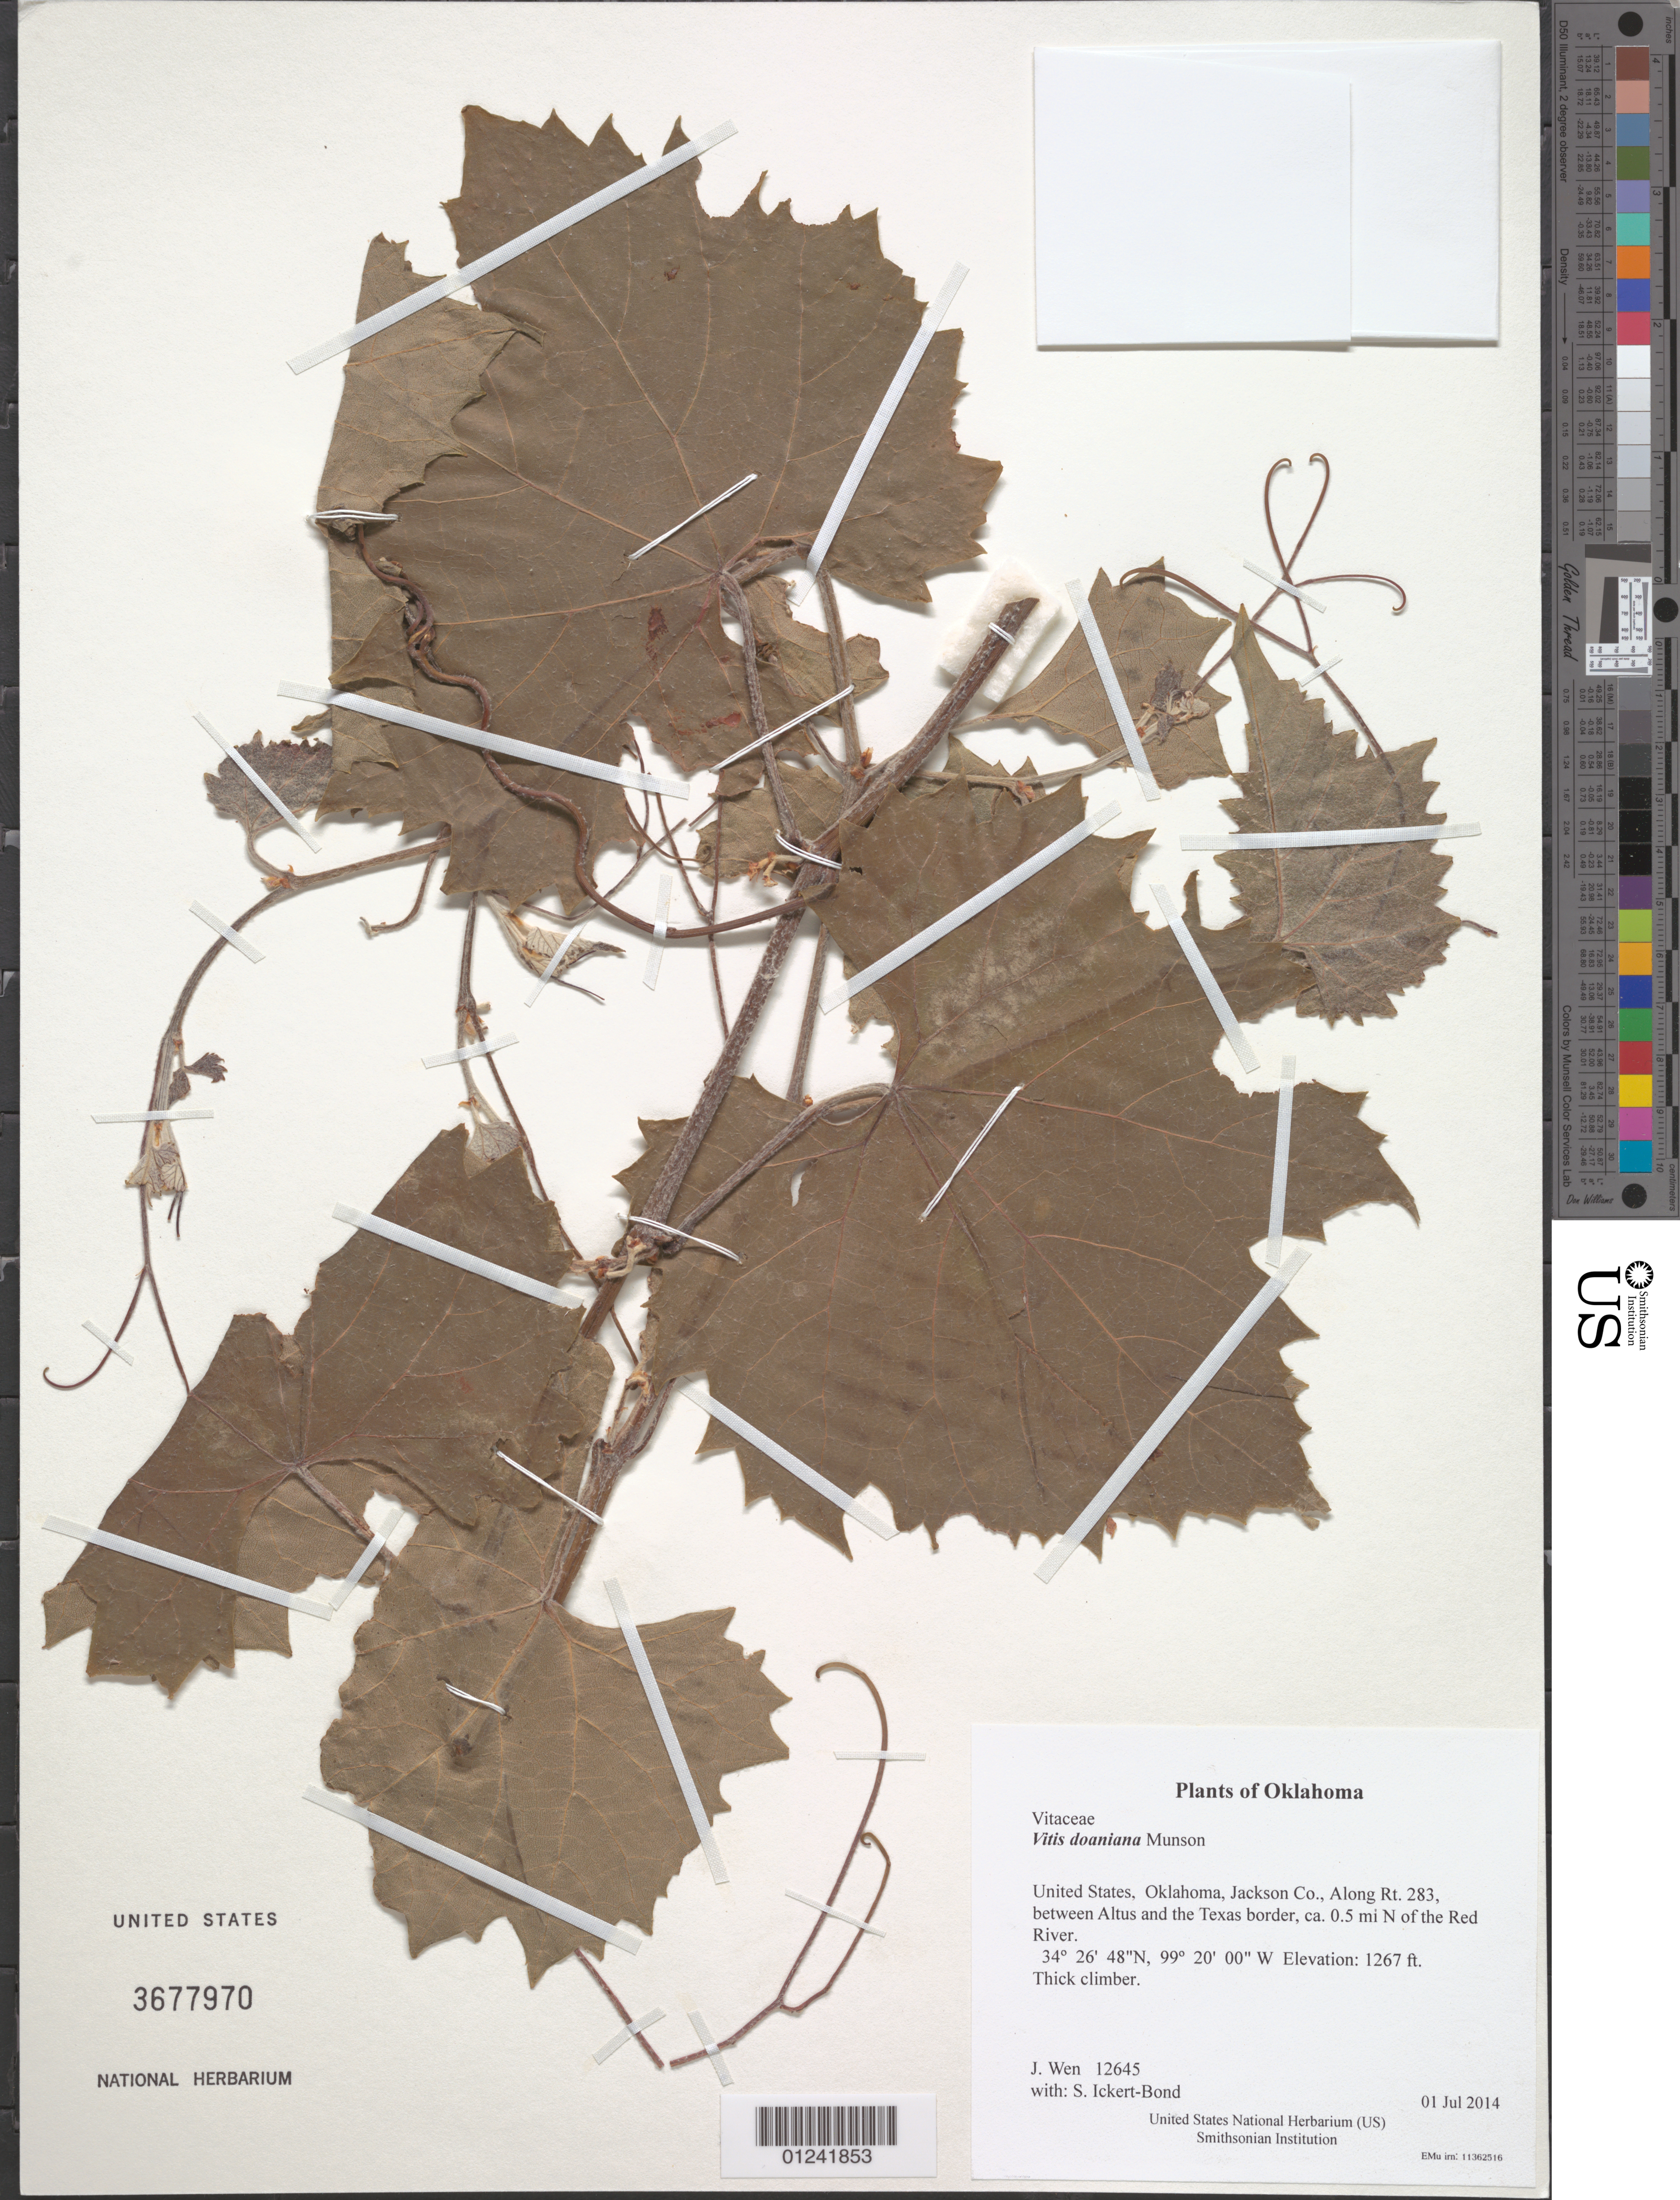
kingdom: Plantae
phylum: Tracheophyta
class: Magnoliopsida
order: Vitales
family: Vitaceae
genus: Vitis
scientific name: Vitis doaniana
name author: Munson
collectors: J. Wen & S. Ickert-Bond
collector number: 12645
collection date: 2014-07-01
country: United States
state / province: Oklahoma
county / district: Jackson Co.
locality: Along Rt. 283, between Altus and the Texas border, ca. 0.5 mi N of the Red River.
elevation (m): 386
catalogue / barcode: US 3677970